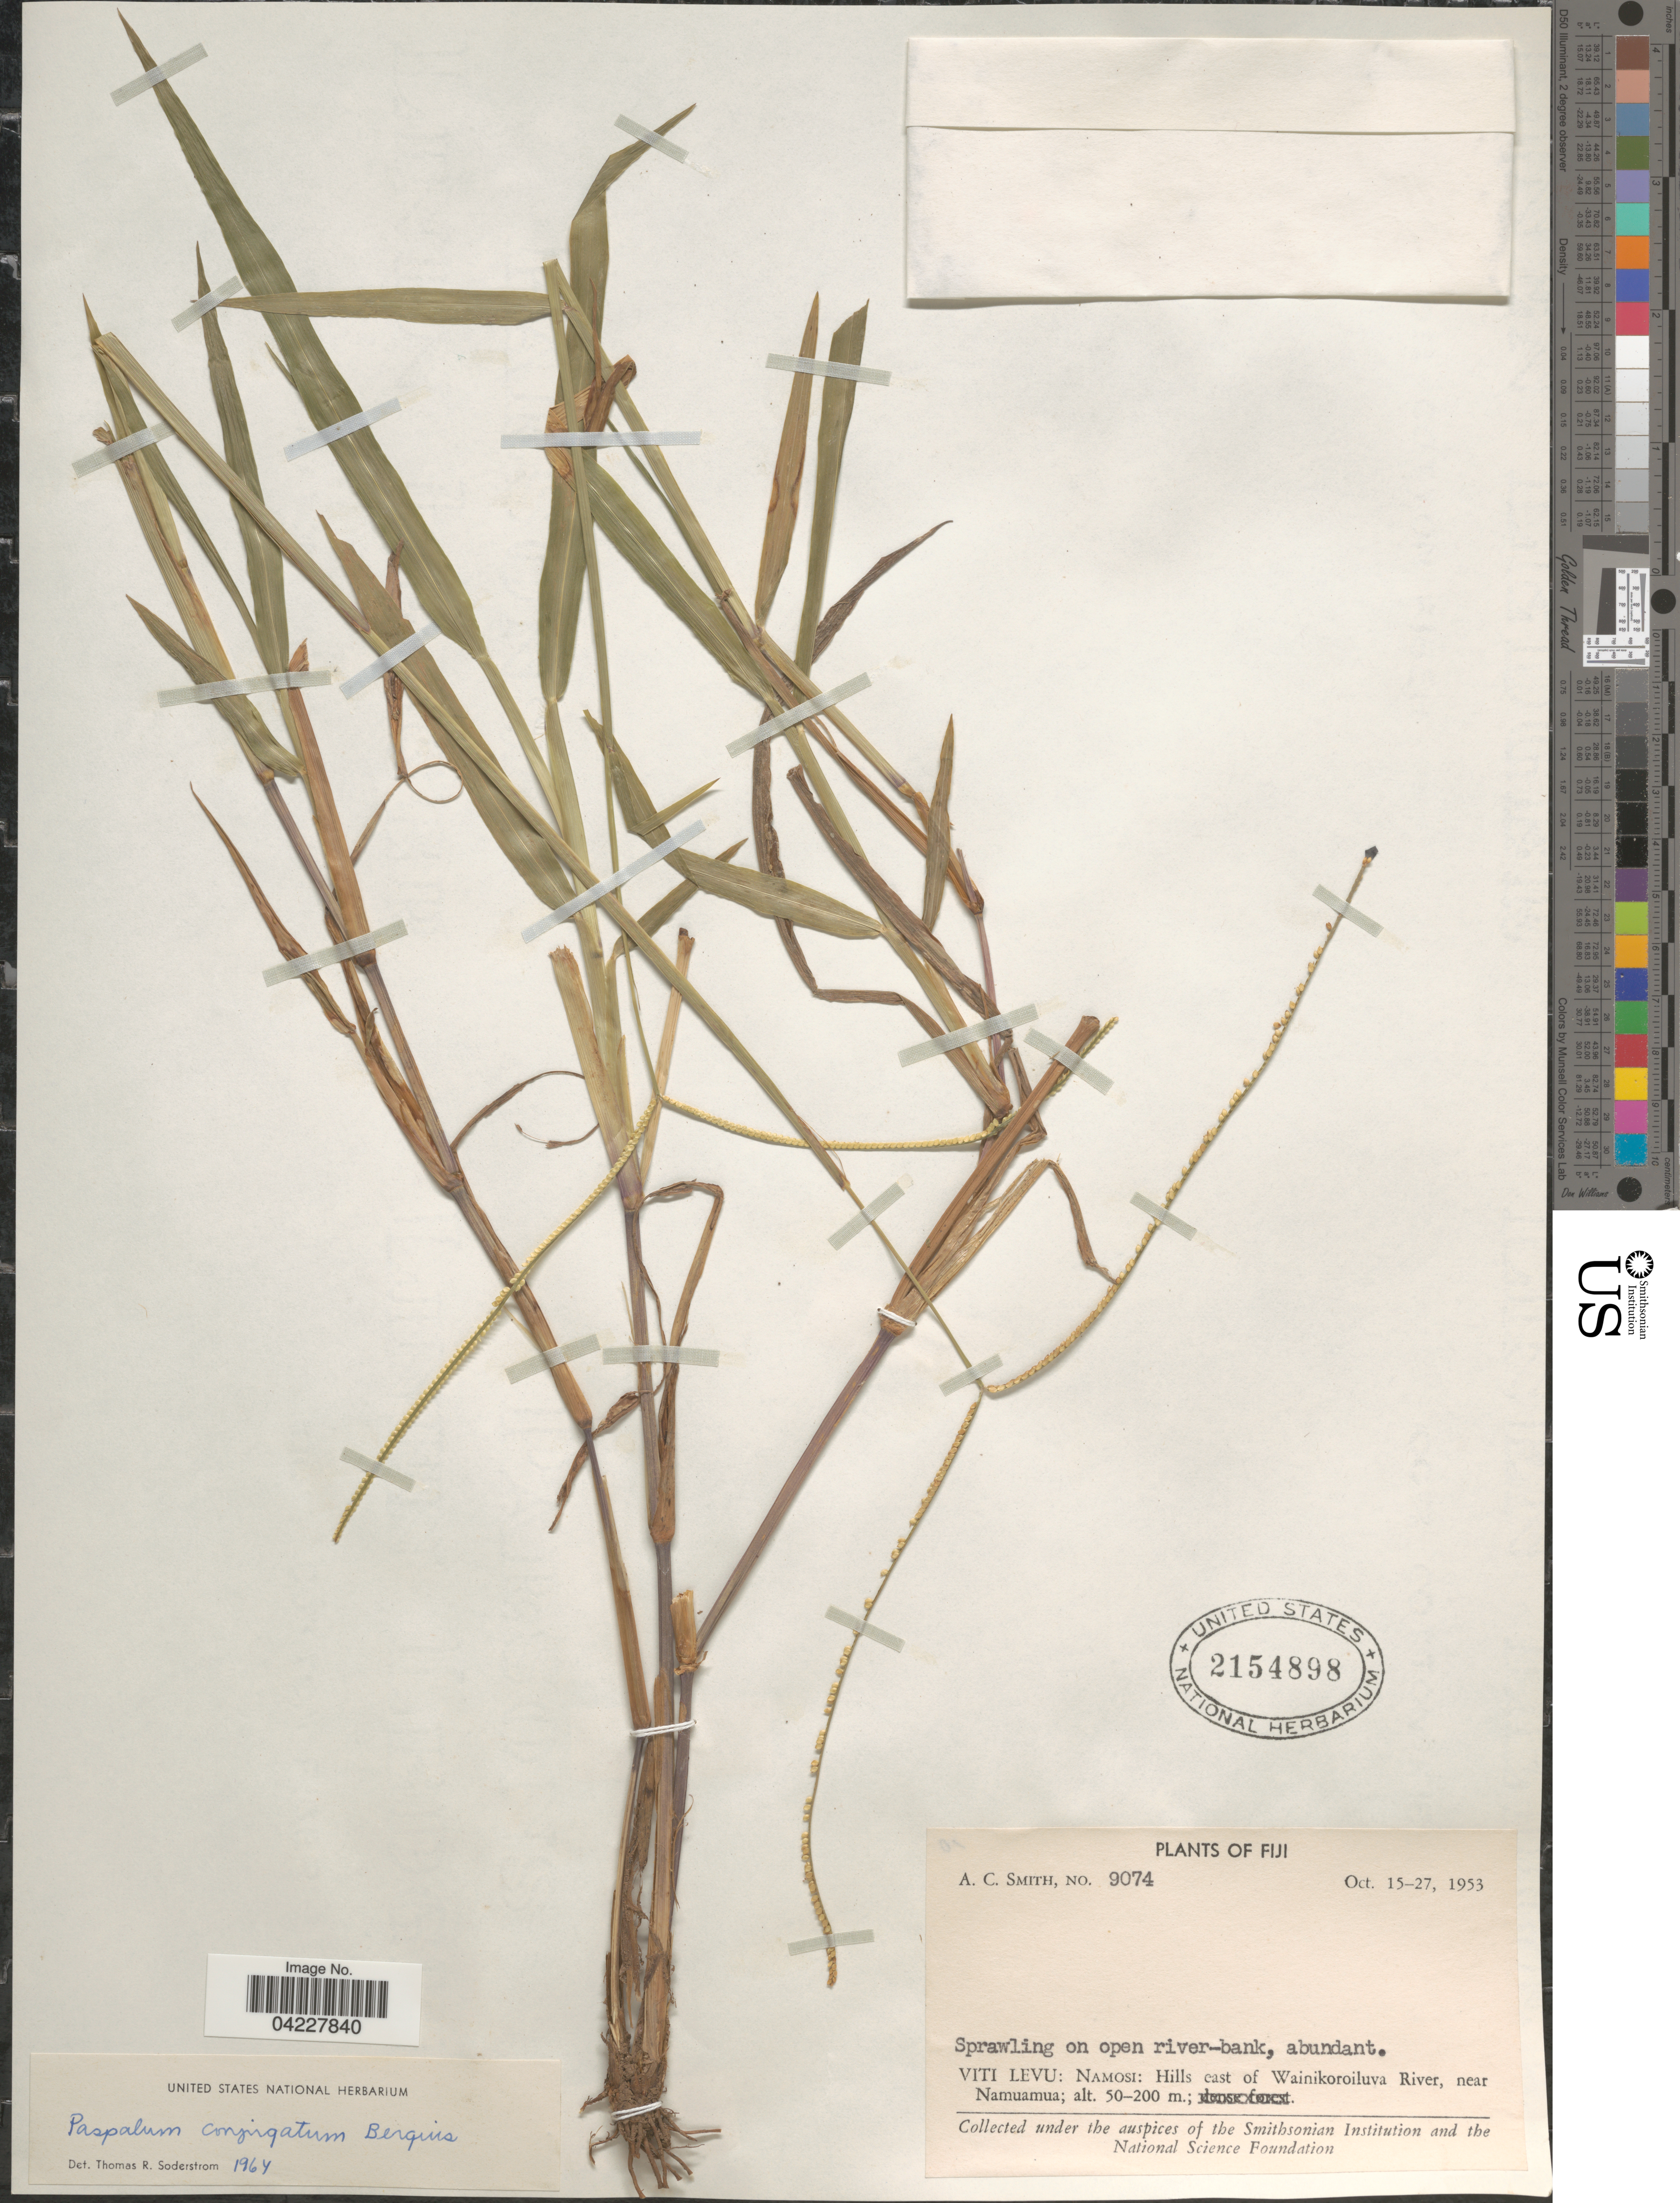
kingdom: Plantae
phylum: Tracheophyta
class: Liliopsida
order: Poales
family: Poaceae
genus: Paspalum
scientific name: Paspalum conjugatum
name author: P.J. Bergius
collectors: A. C. Smith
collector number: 9074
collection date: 1953-10-15/1953-10-27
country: Fiji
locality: Viti Levu: Namosi: Hills east of Wainikoroiluva River, near Namuamua.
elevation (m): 50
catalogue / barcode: US 2154898